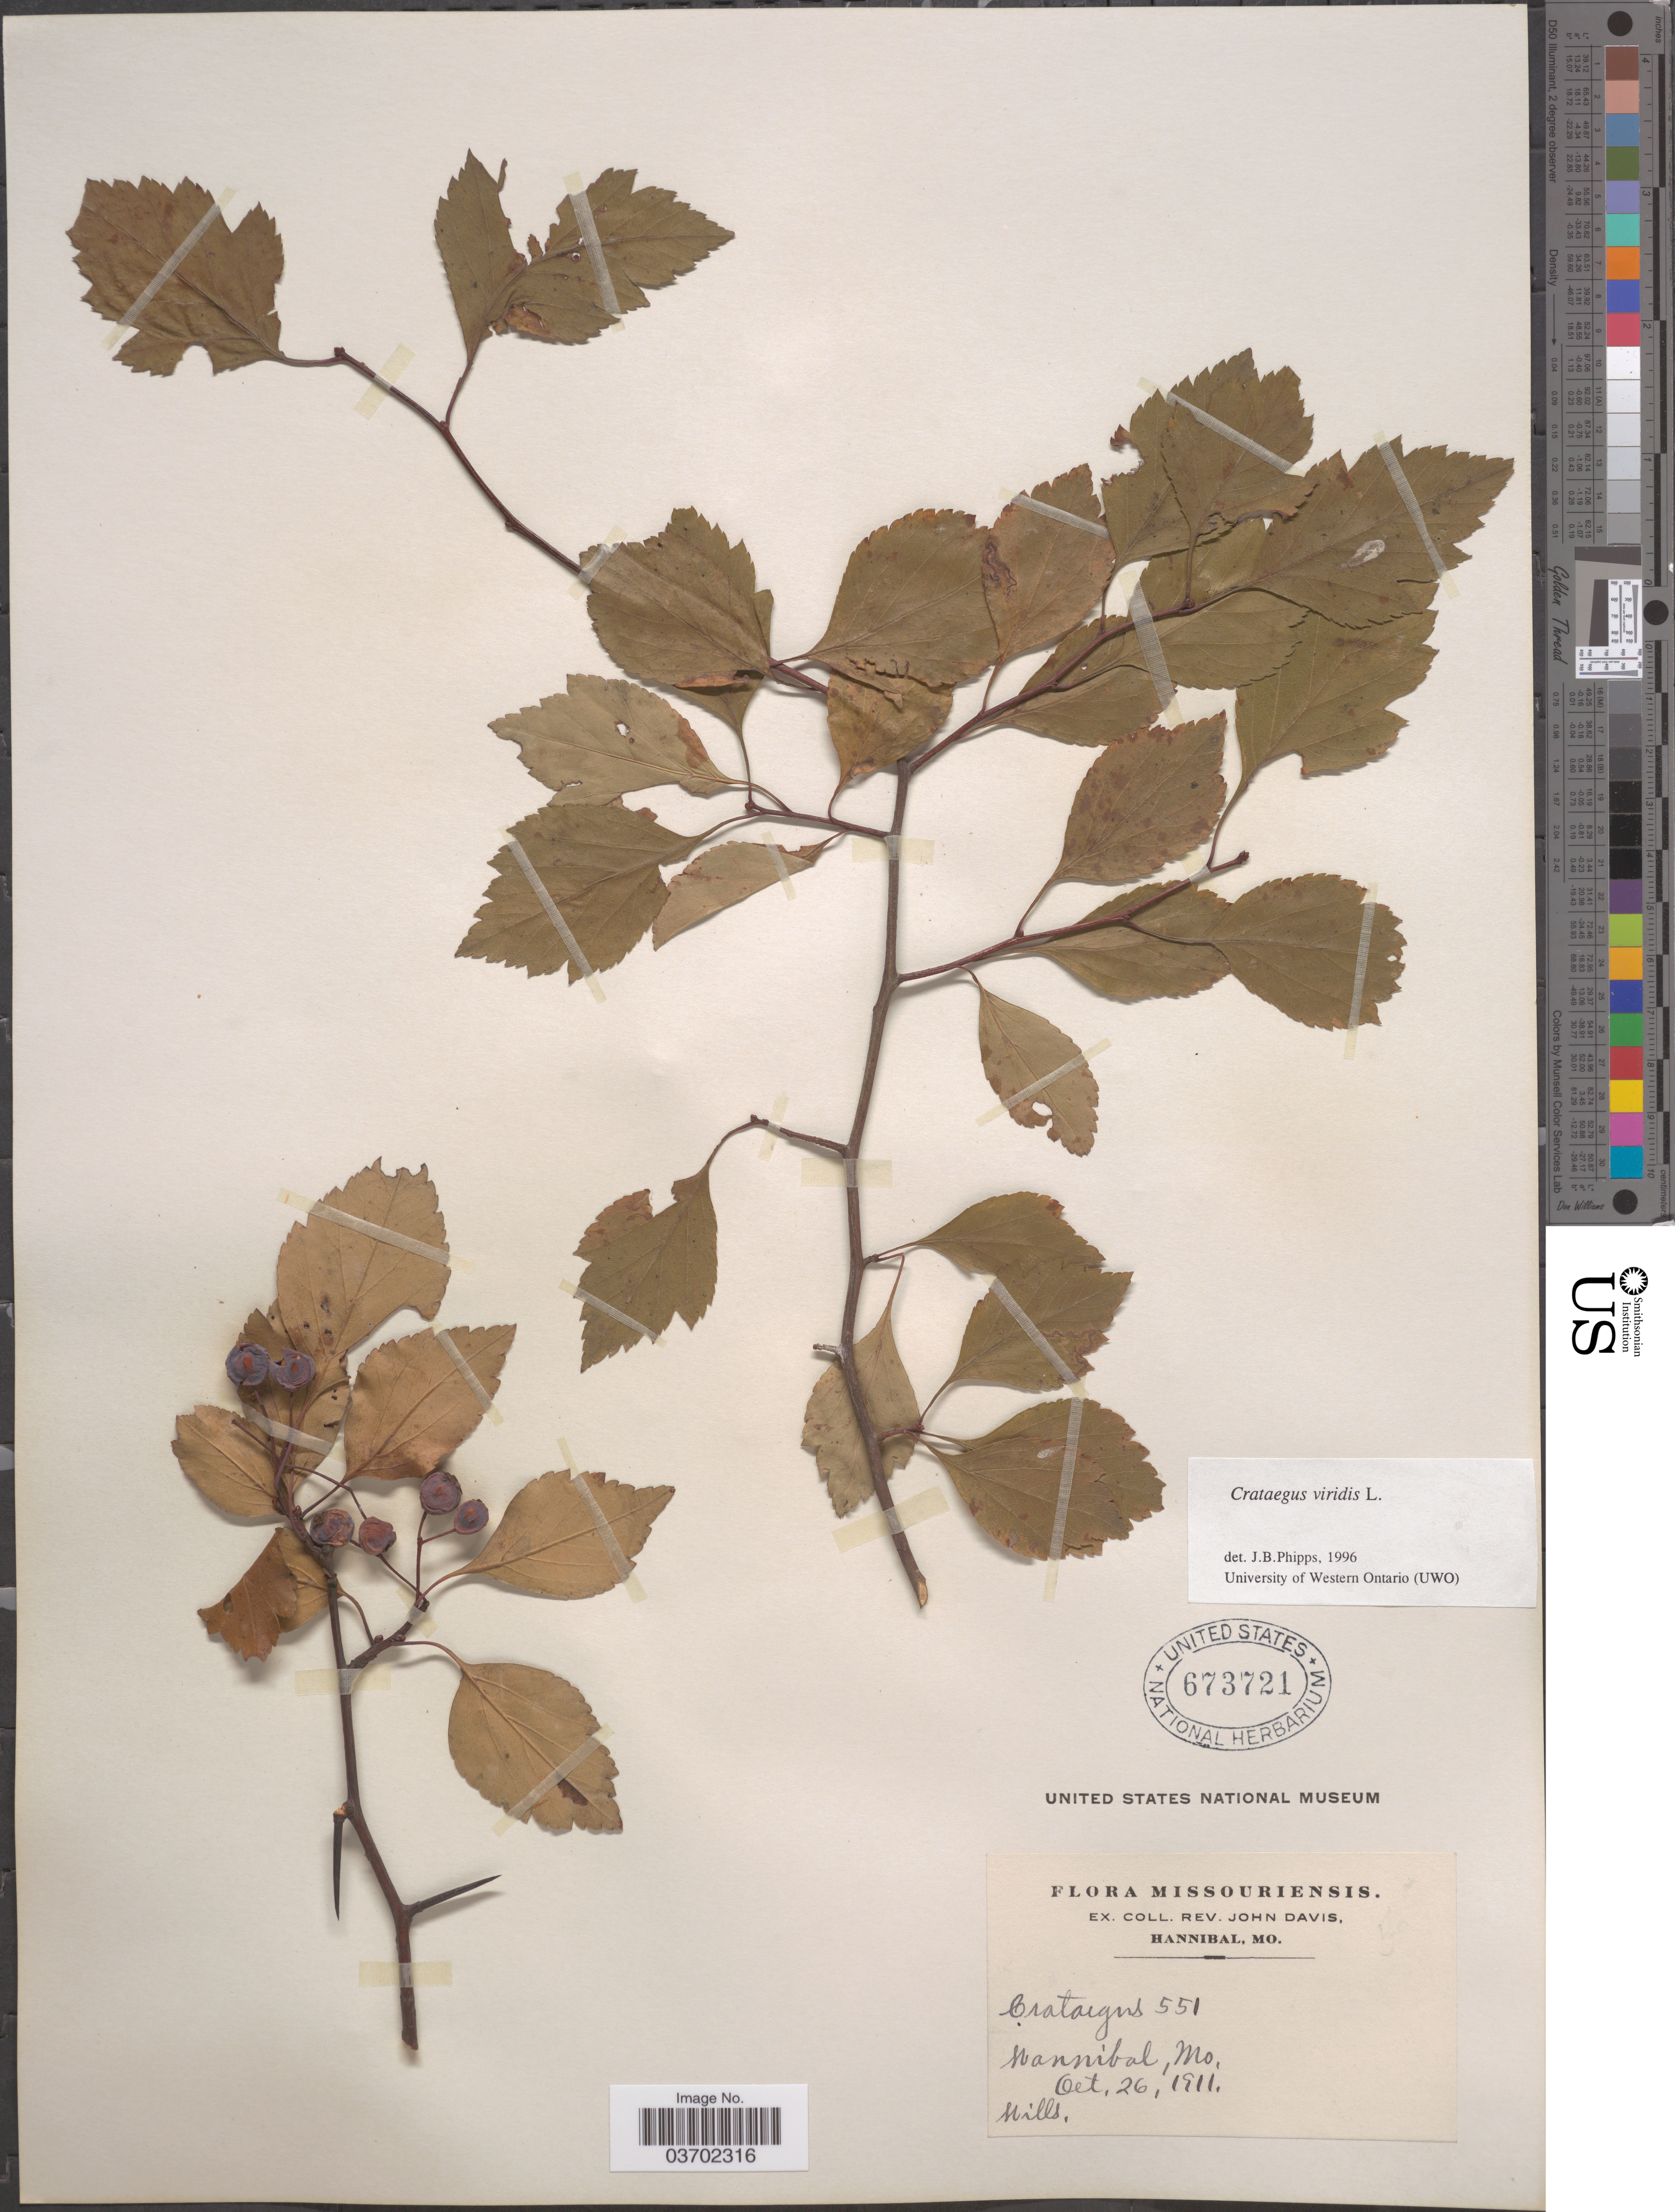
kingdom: Plantae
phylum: Tracheophyta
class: Magnoliopsida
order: Rosales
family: Rosaceae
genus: Crataegus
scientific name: Crataegus viridis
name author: L.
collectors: ex herb. Rev. John Davis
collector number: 551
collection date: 1911-10-26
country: United States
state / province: Missouri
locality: Hannibal.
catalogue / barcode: US 673721